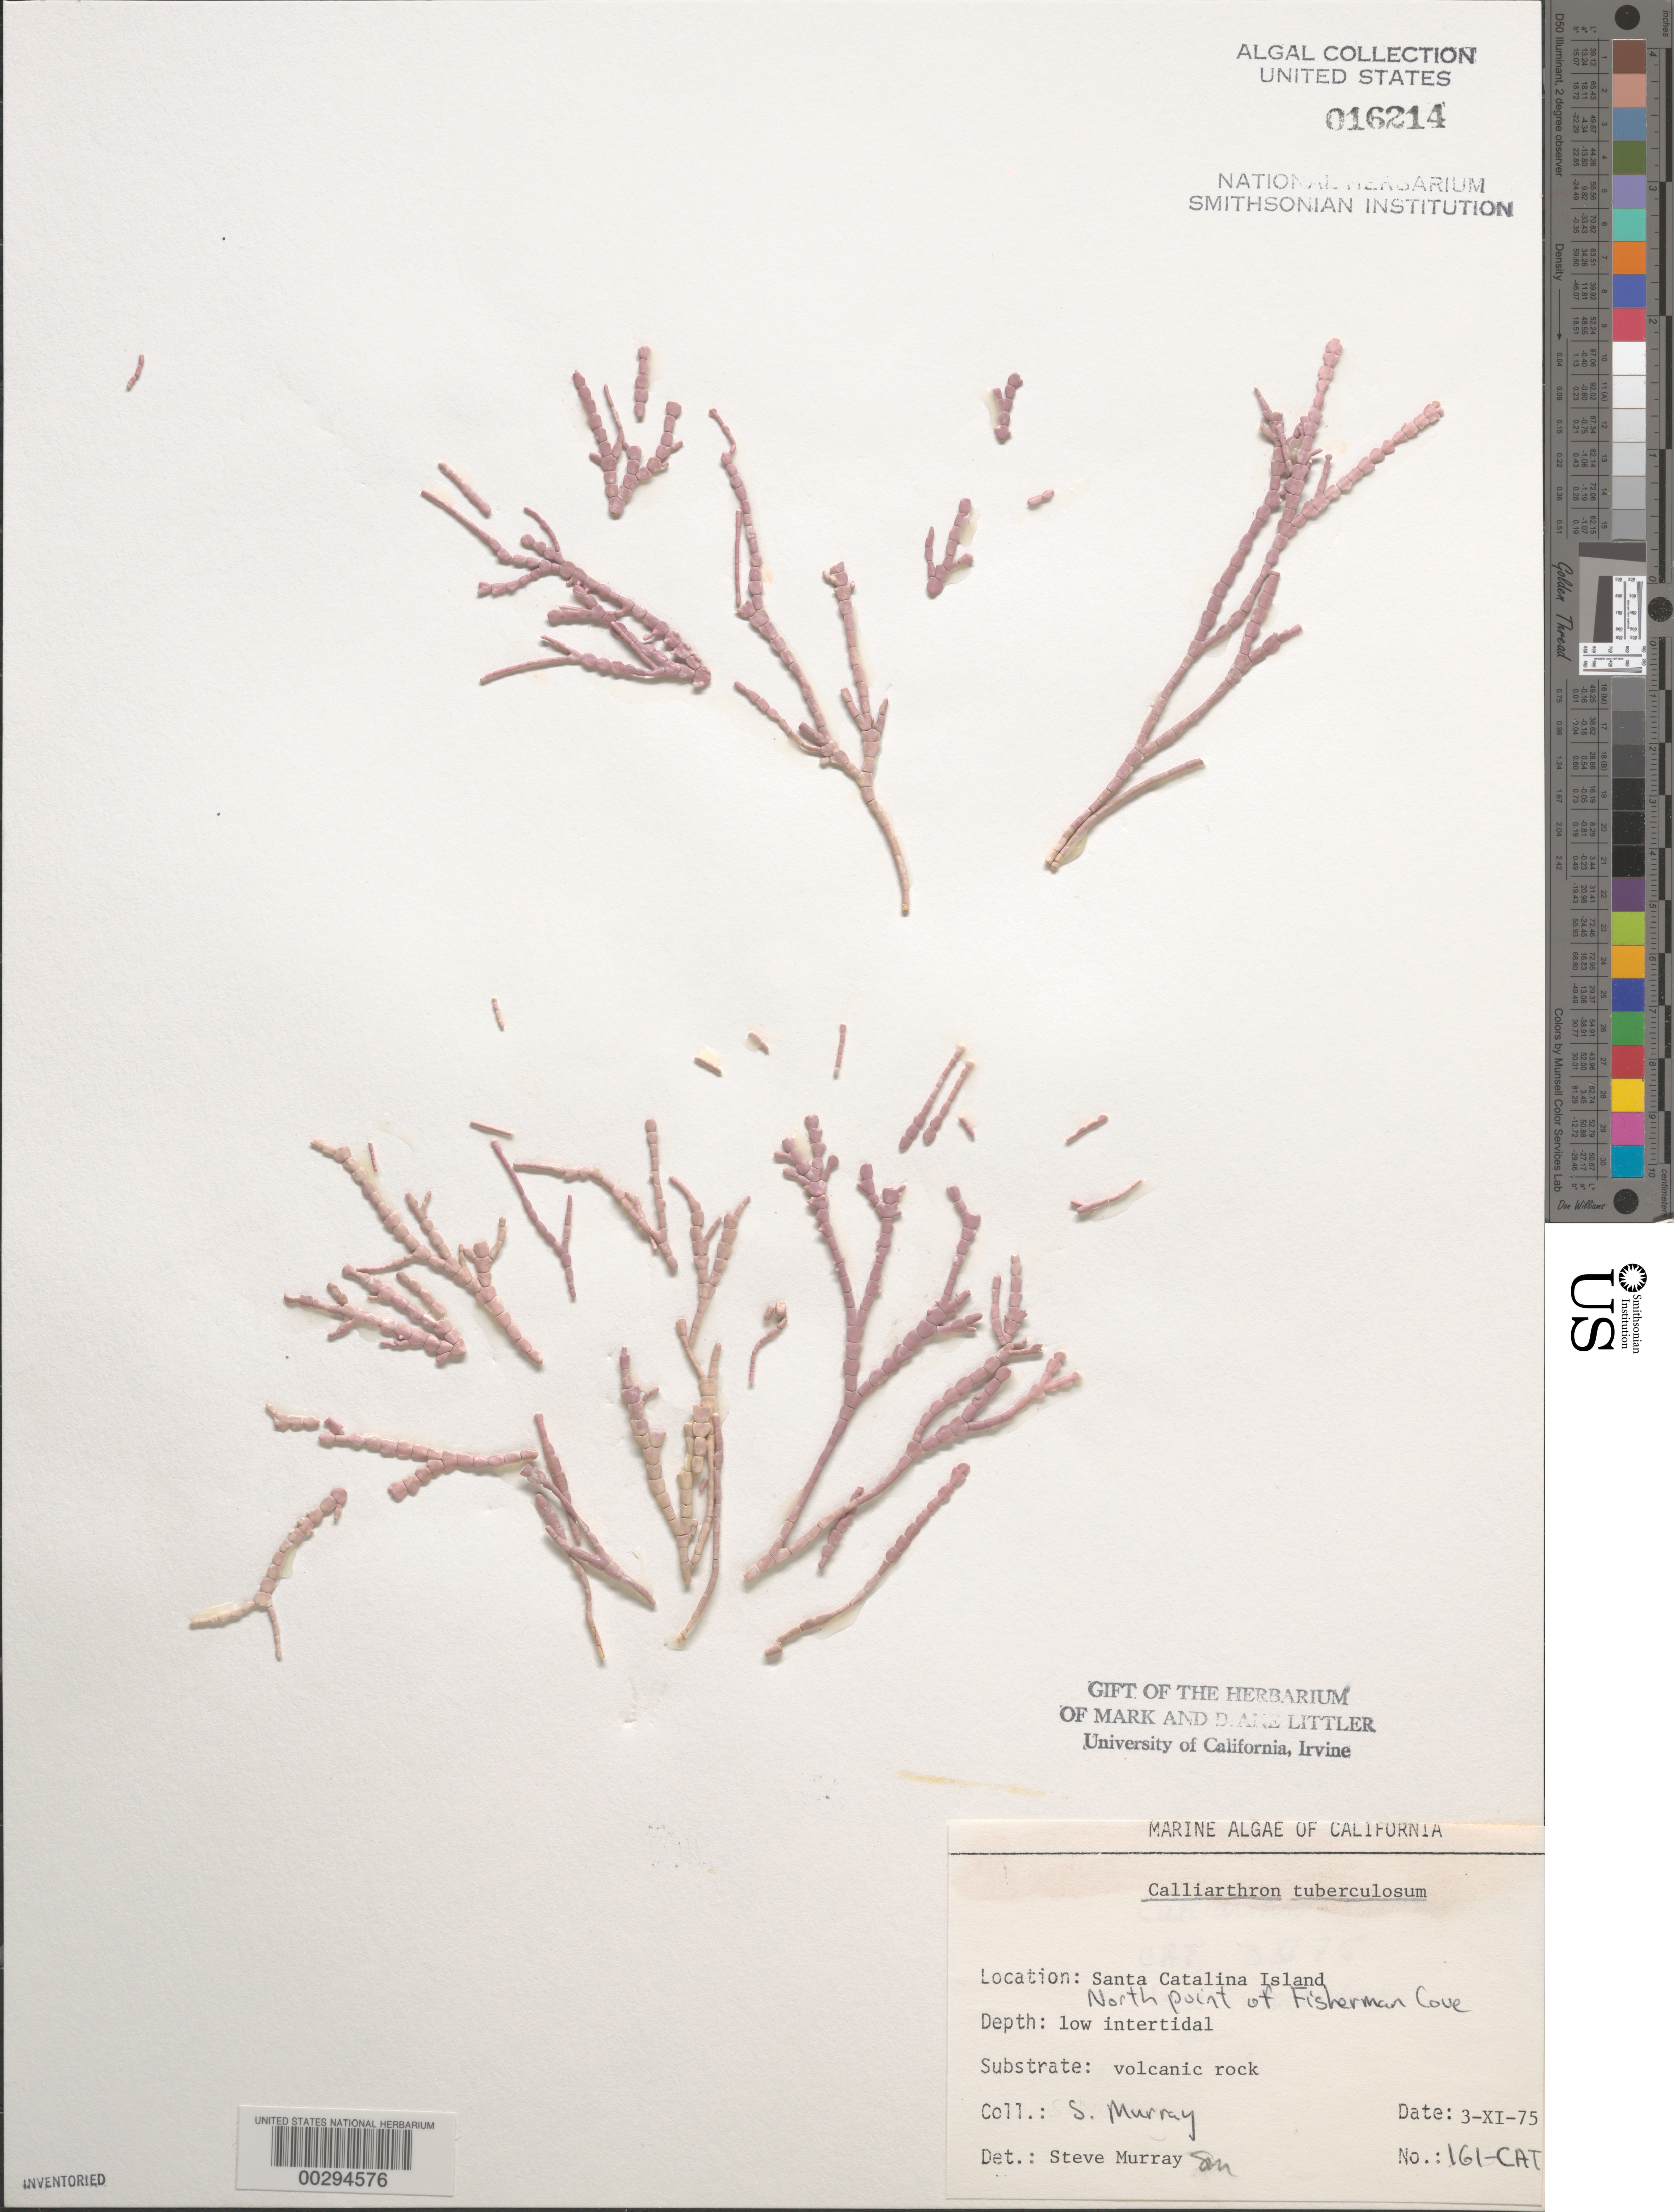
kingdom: Plantae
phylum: Rhodophyta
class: Florideophyceae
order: Corallinales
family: Corallinaceae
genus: Calliarthron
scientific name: Calliarthron tuberculosum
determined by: Murray, S. N.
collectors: S. N. Murray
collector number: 161-CAT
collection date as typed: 03 Nov 1975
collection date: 1975-11-03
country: United States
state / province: California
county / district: Los Angeles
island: Santa Catalina Island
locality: Fishermen Cove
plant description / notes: BLM-SOCALBIGHT Rocky Intertidal Survey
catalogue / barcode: US 16214